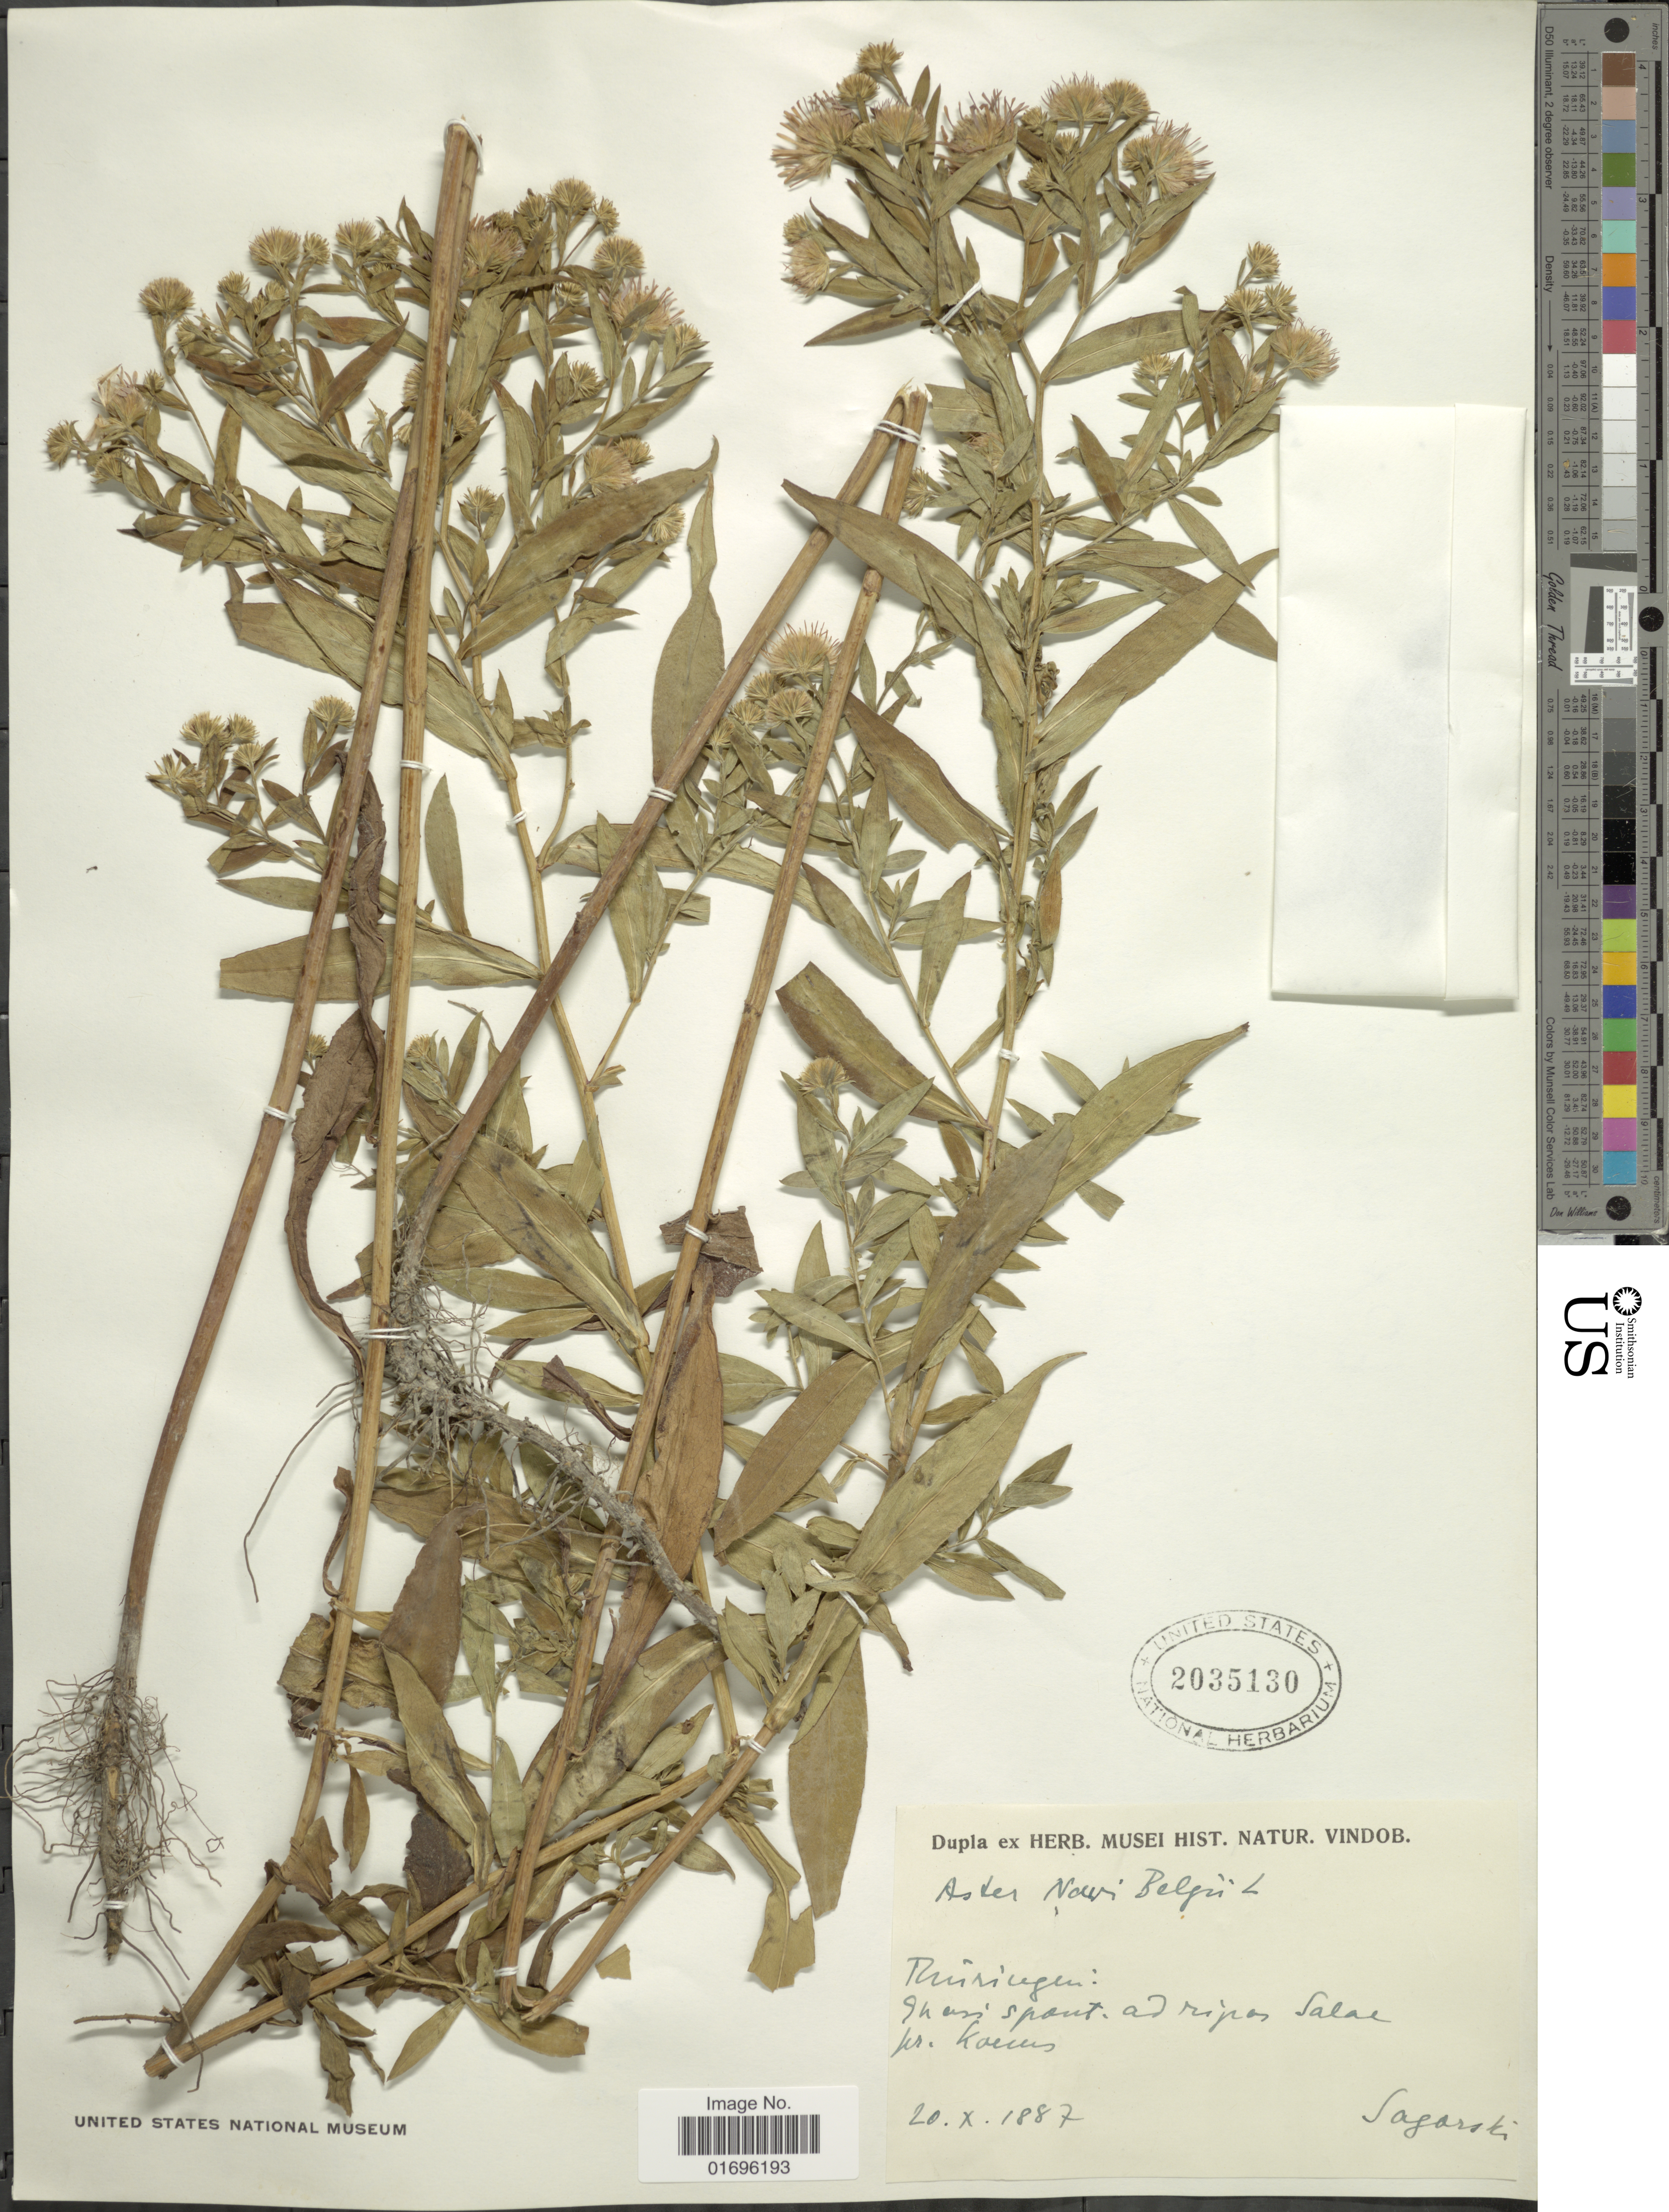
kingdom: Plantae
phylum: Tracheophyta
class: Magnoliopsida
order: Asterales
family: Asteraceae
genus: Aster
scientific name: Aster novi-belgii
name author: L.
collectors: Sagarski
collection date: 1887-10-20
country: Germany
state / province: Thuringia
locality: Thüringen: Sneiss spont. ad ripas Salae pr. Koems. [interpreted]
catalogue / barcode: US 2035130